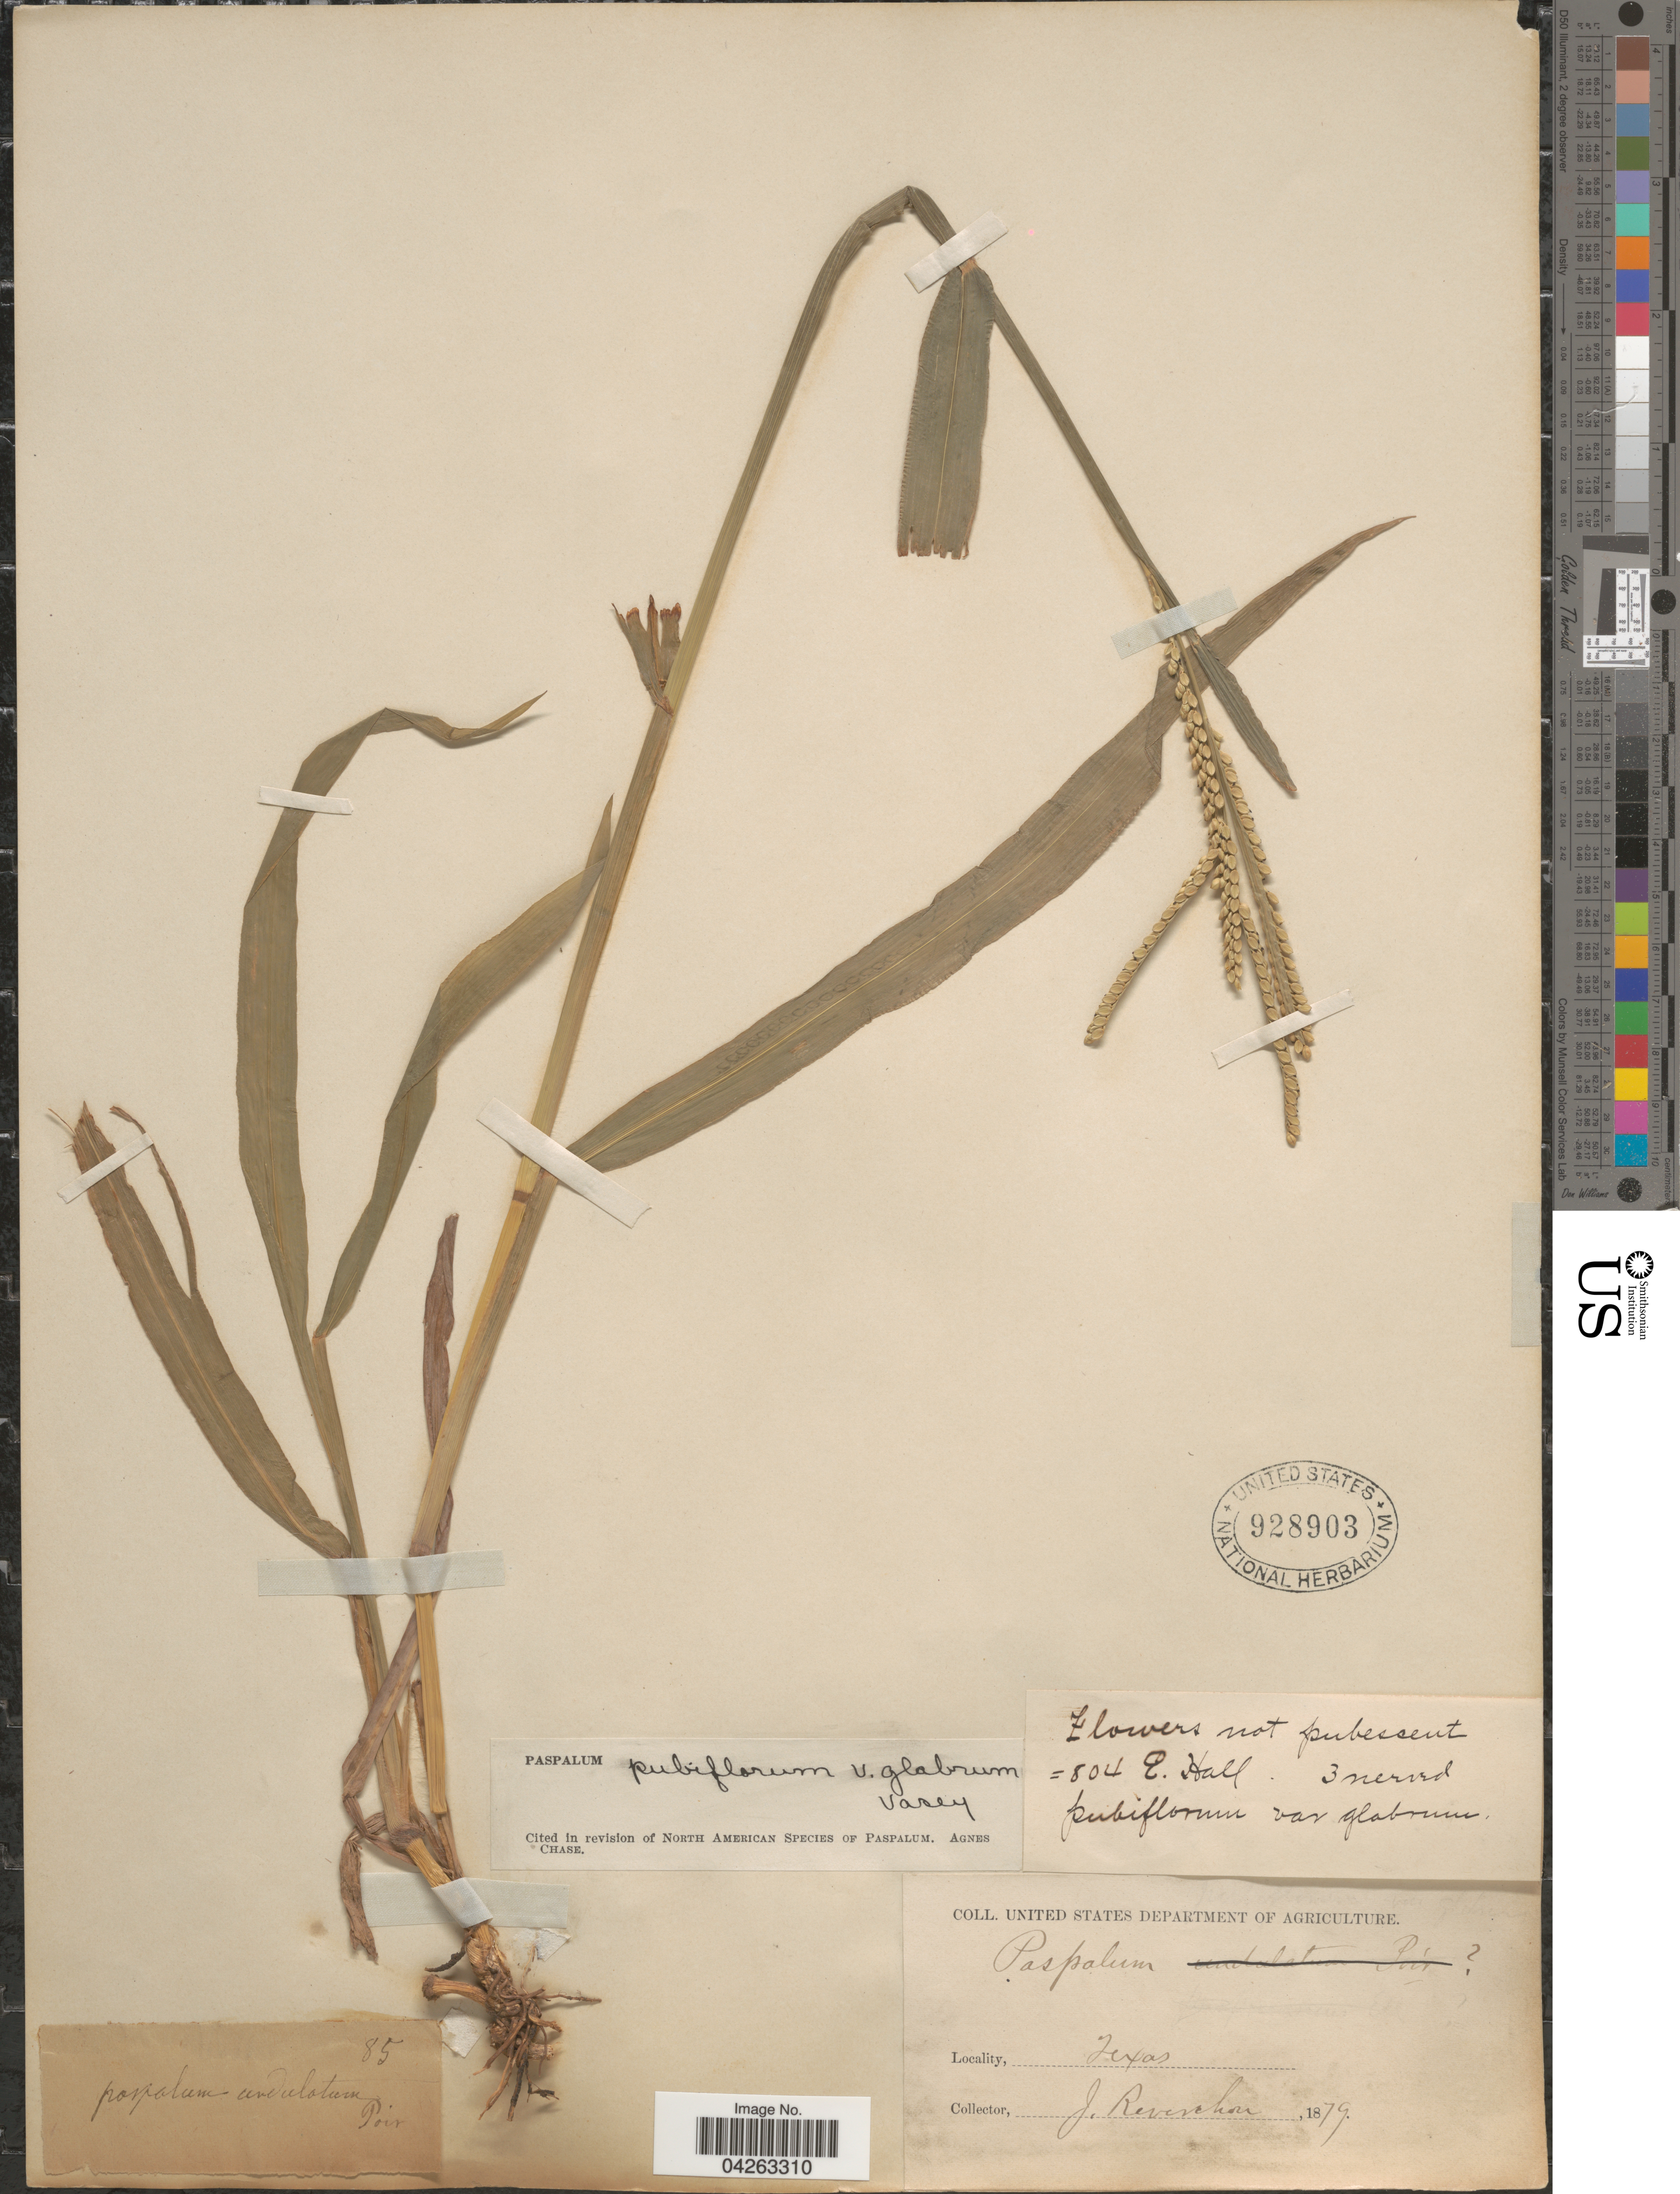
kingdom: Plantae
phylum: Tracheophyta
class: Liliopsida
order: Poales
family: Poaceae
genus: Paspalum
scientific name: Paspalum pubiflorum var. glabrum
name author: Vasey ex Scribn.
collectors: J. Reverchon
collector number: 85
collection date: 1879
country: United States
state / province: Texas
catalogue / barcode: US 988903